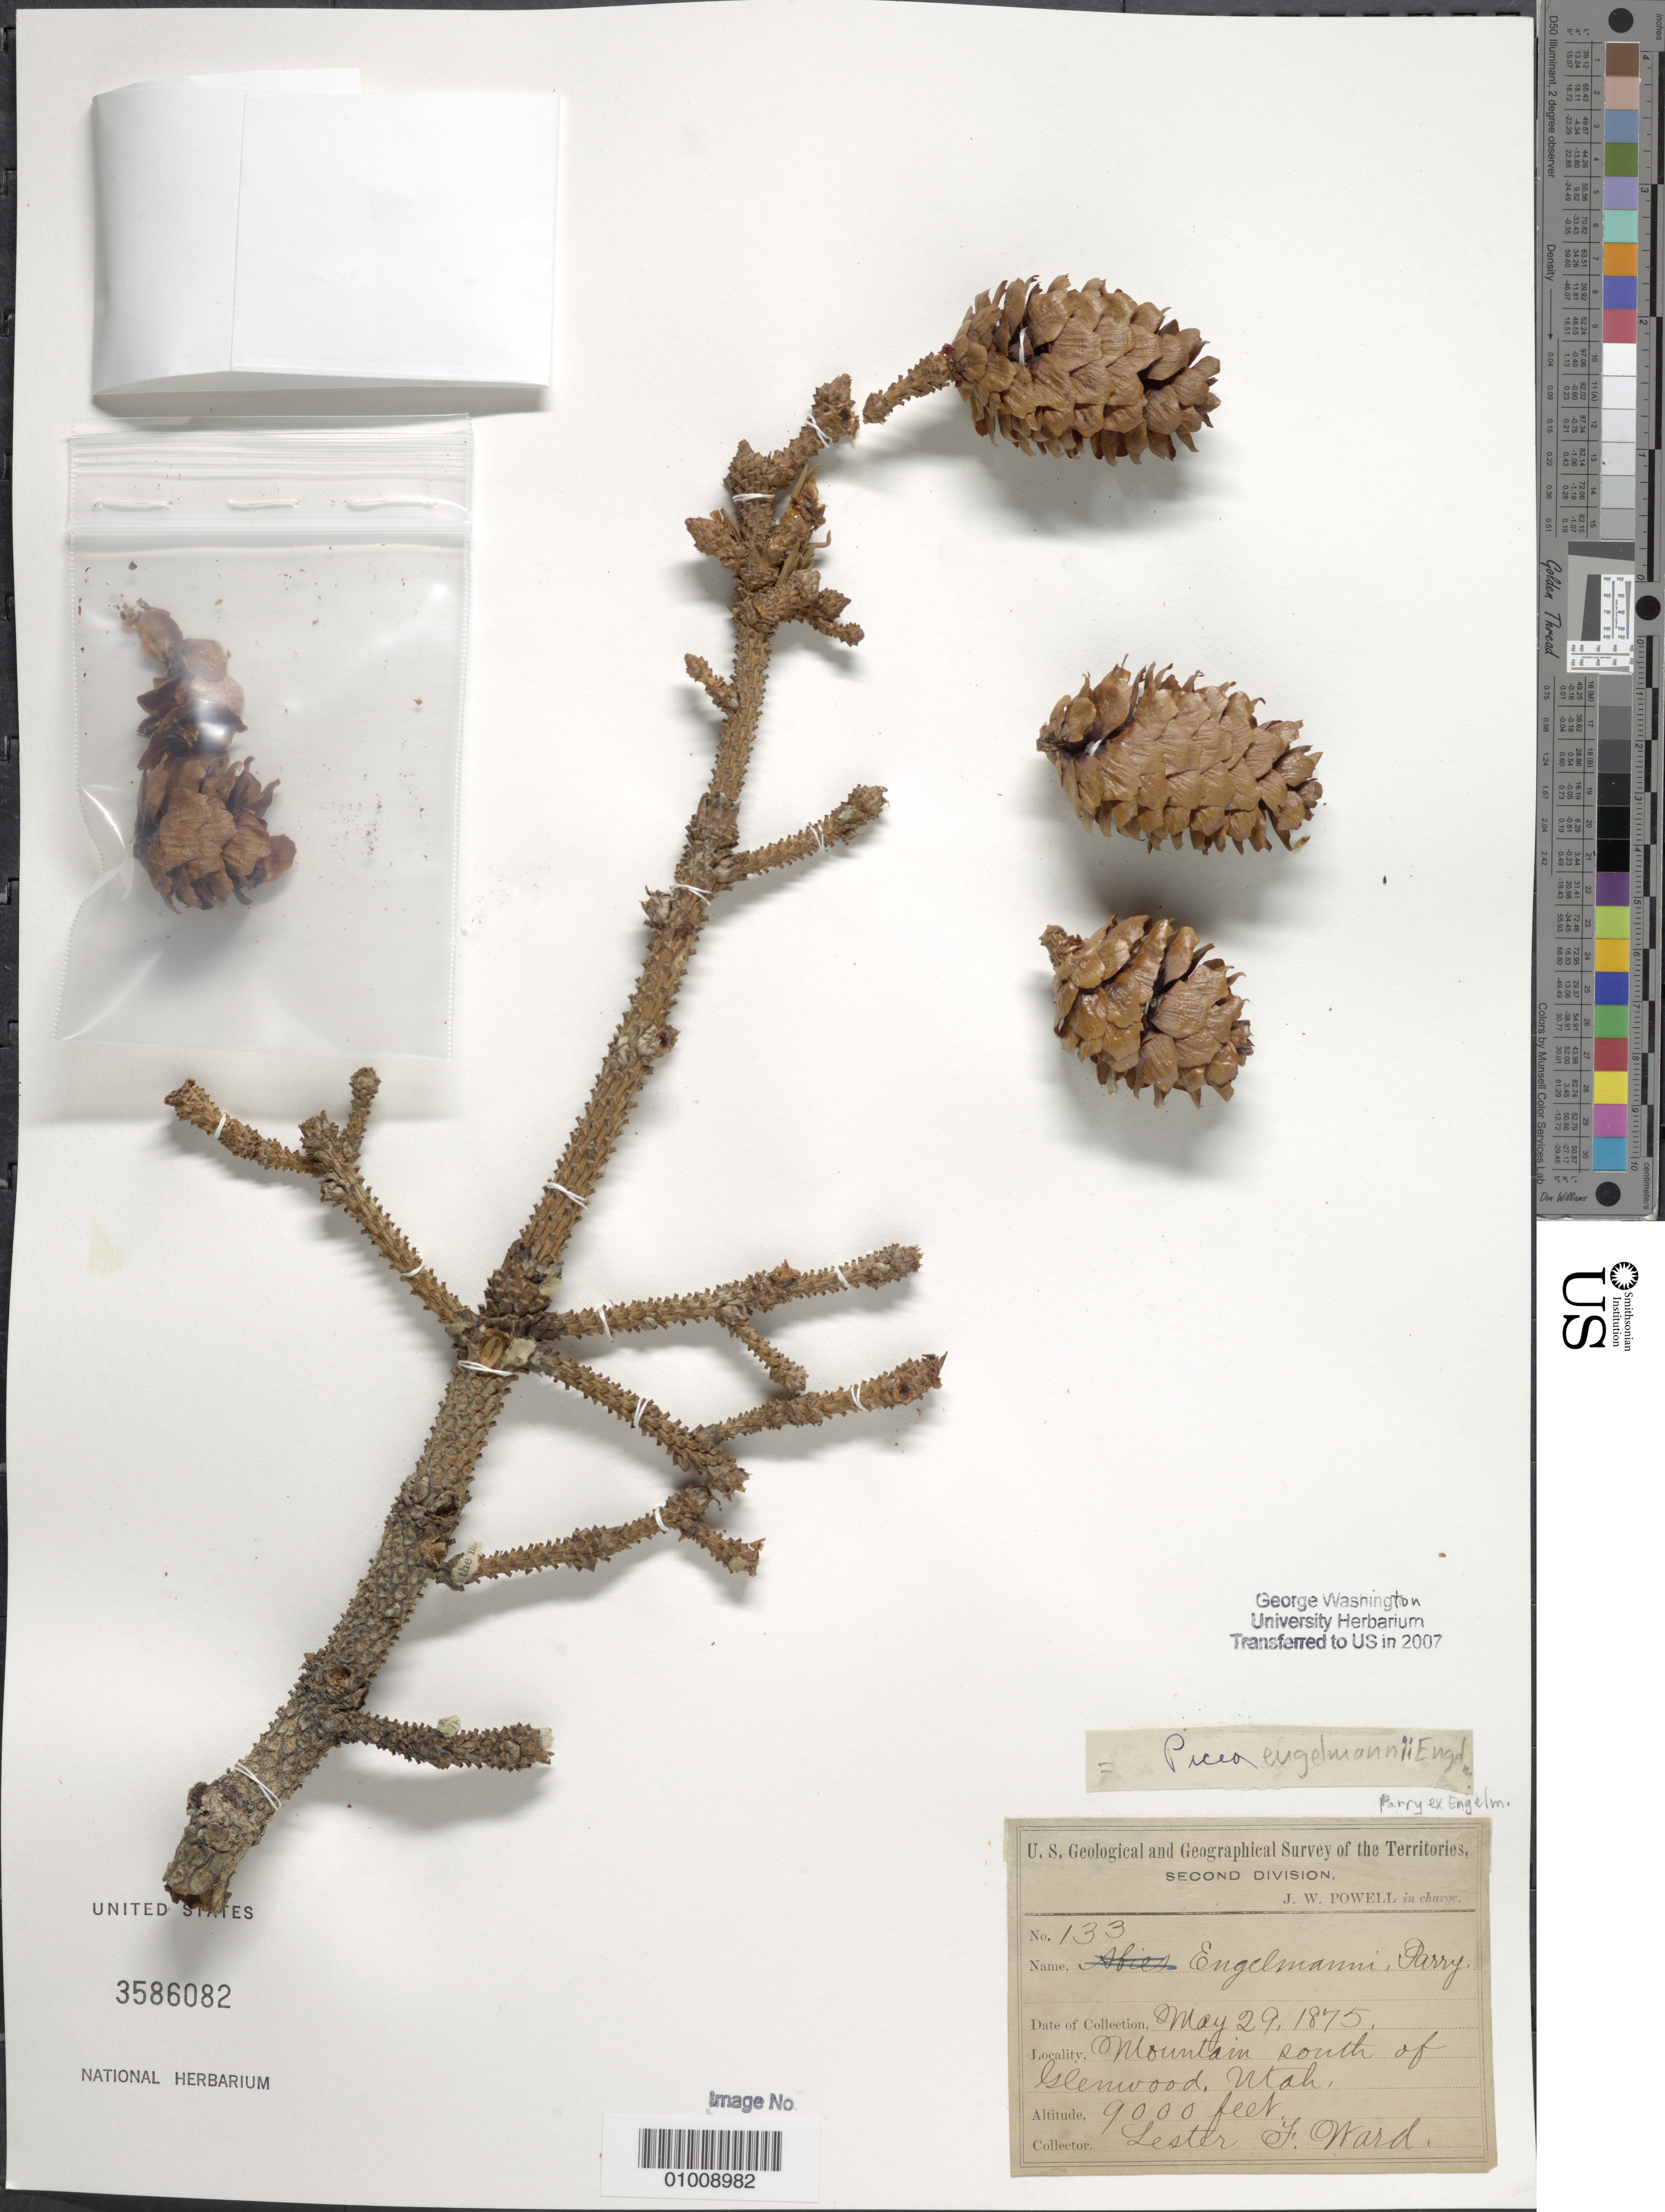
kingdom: Plantae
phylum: Tracheophyta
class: Pinopsida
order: Pinales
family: Pinaceae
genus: Picea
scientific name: Picea engelmannii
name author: Parry ex Engelm.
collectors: L. F. Ward & J. W. Powell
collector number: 133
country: United States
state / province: Utah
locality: Mountain S of Glenwood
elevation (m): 2743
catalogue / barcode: US 3586082